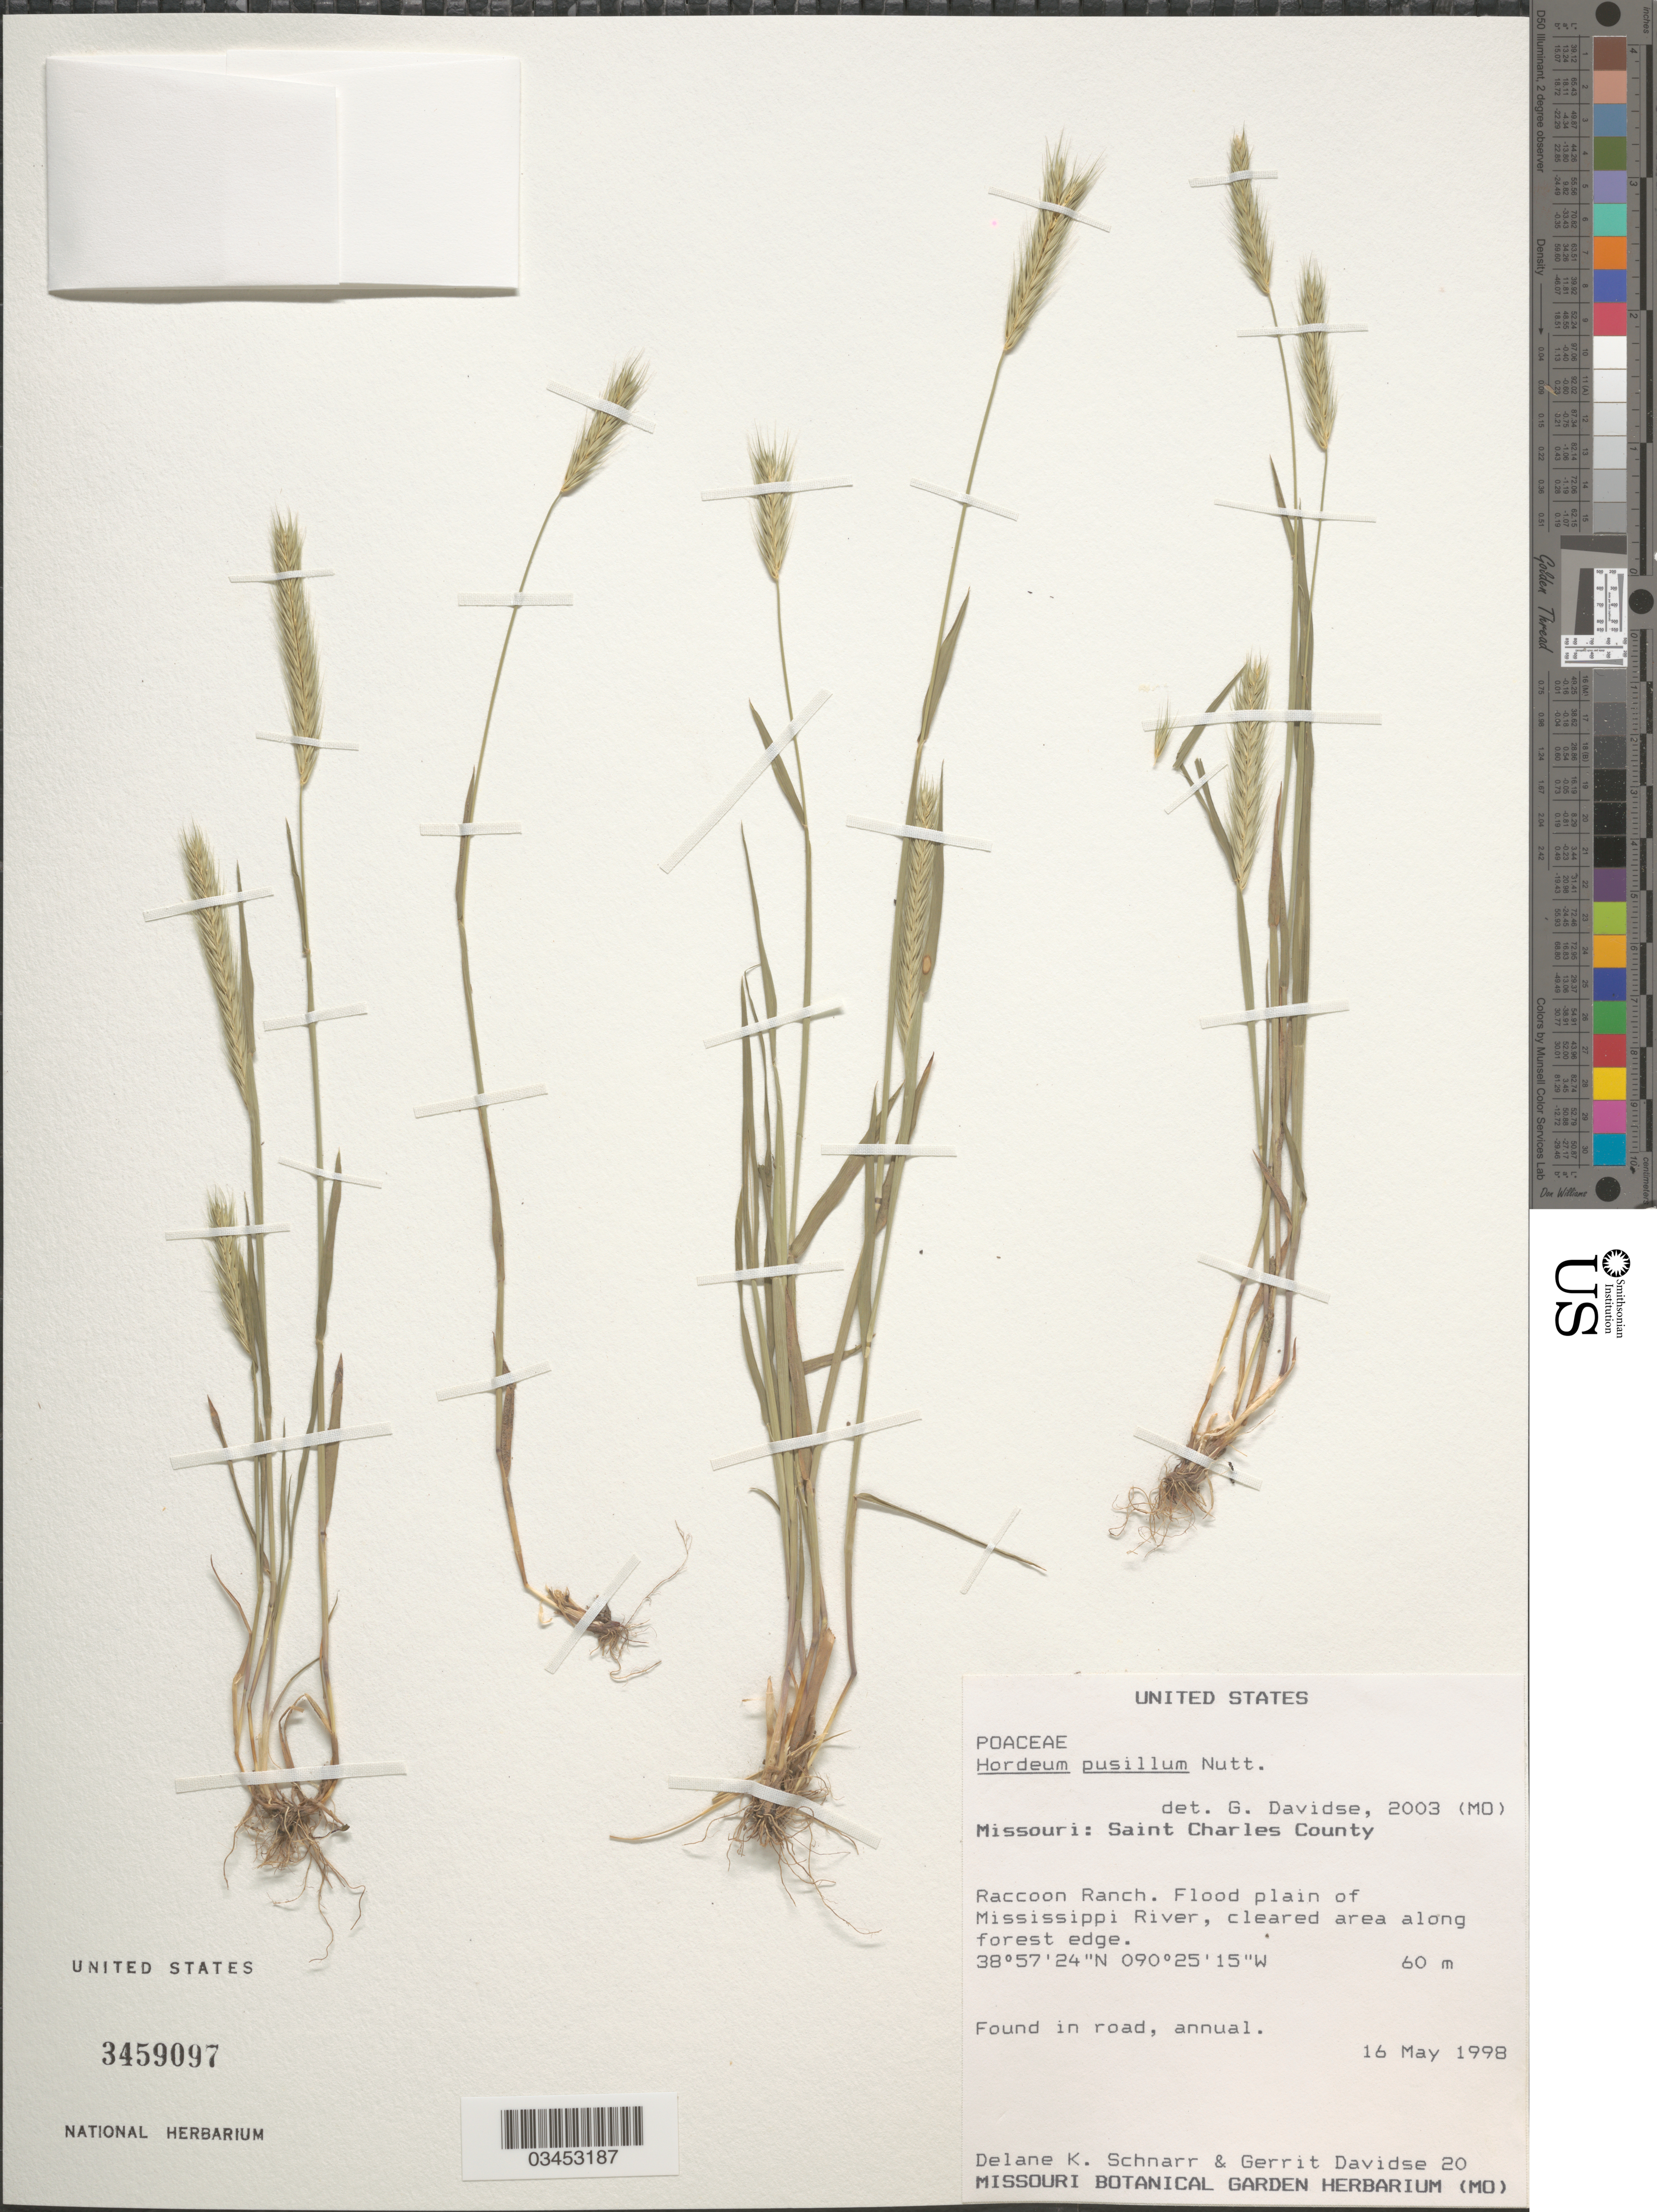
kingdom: Plantae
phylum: Tracheophyta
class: Liliopsida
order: Poales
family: Poaceae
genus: Hordeum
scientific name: Hordeum pusillum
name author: Nutt.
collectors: D. Schnarr & G. Davidse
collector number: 20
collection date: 1998-05-16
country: United States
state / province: Missouri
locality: Saint Charles County. Raccoon Ranch. Flood plain of Mississippi River, cleared area along forest edge.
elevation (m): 60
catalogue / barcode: US 3459097